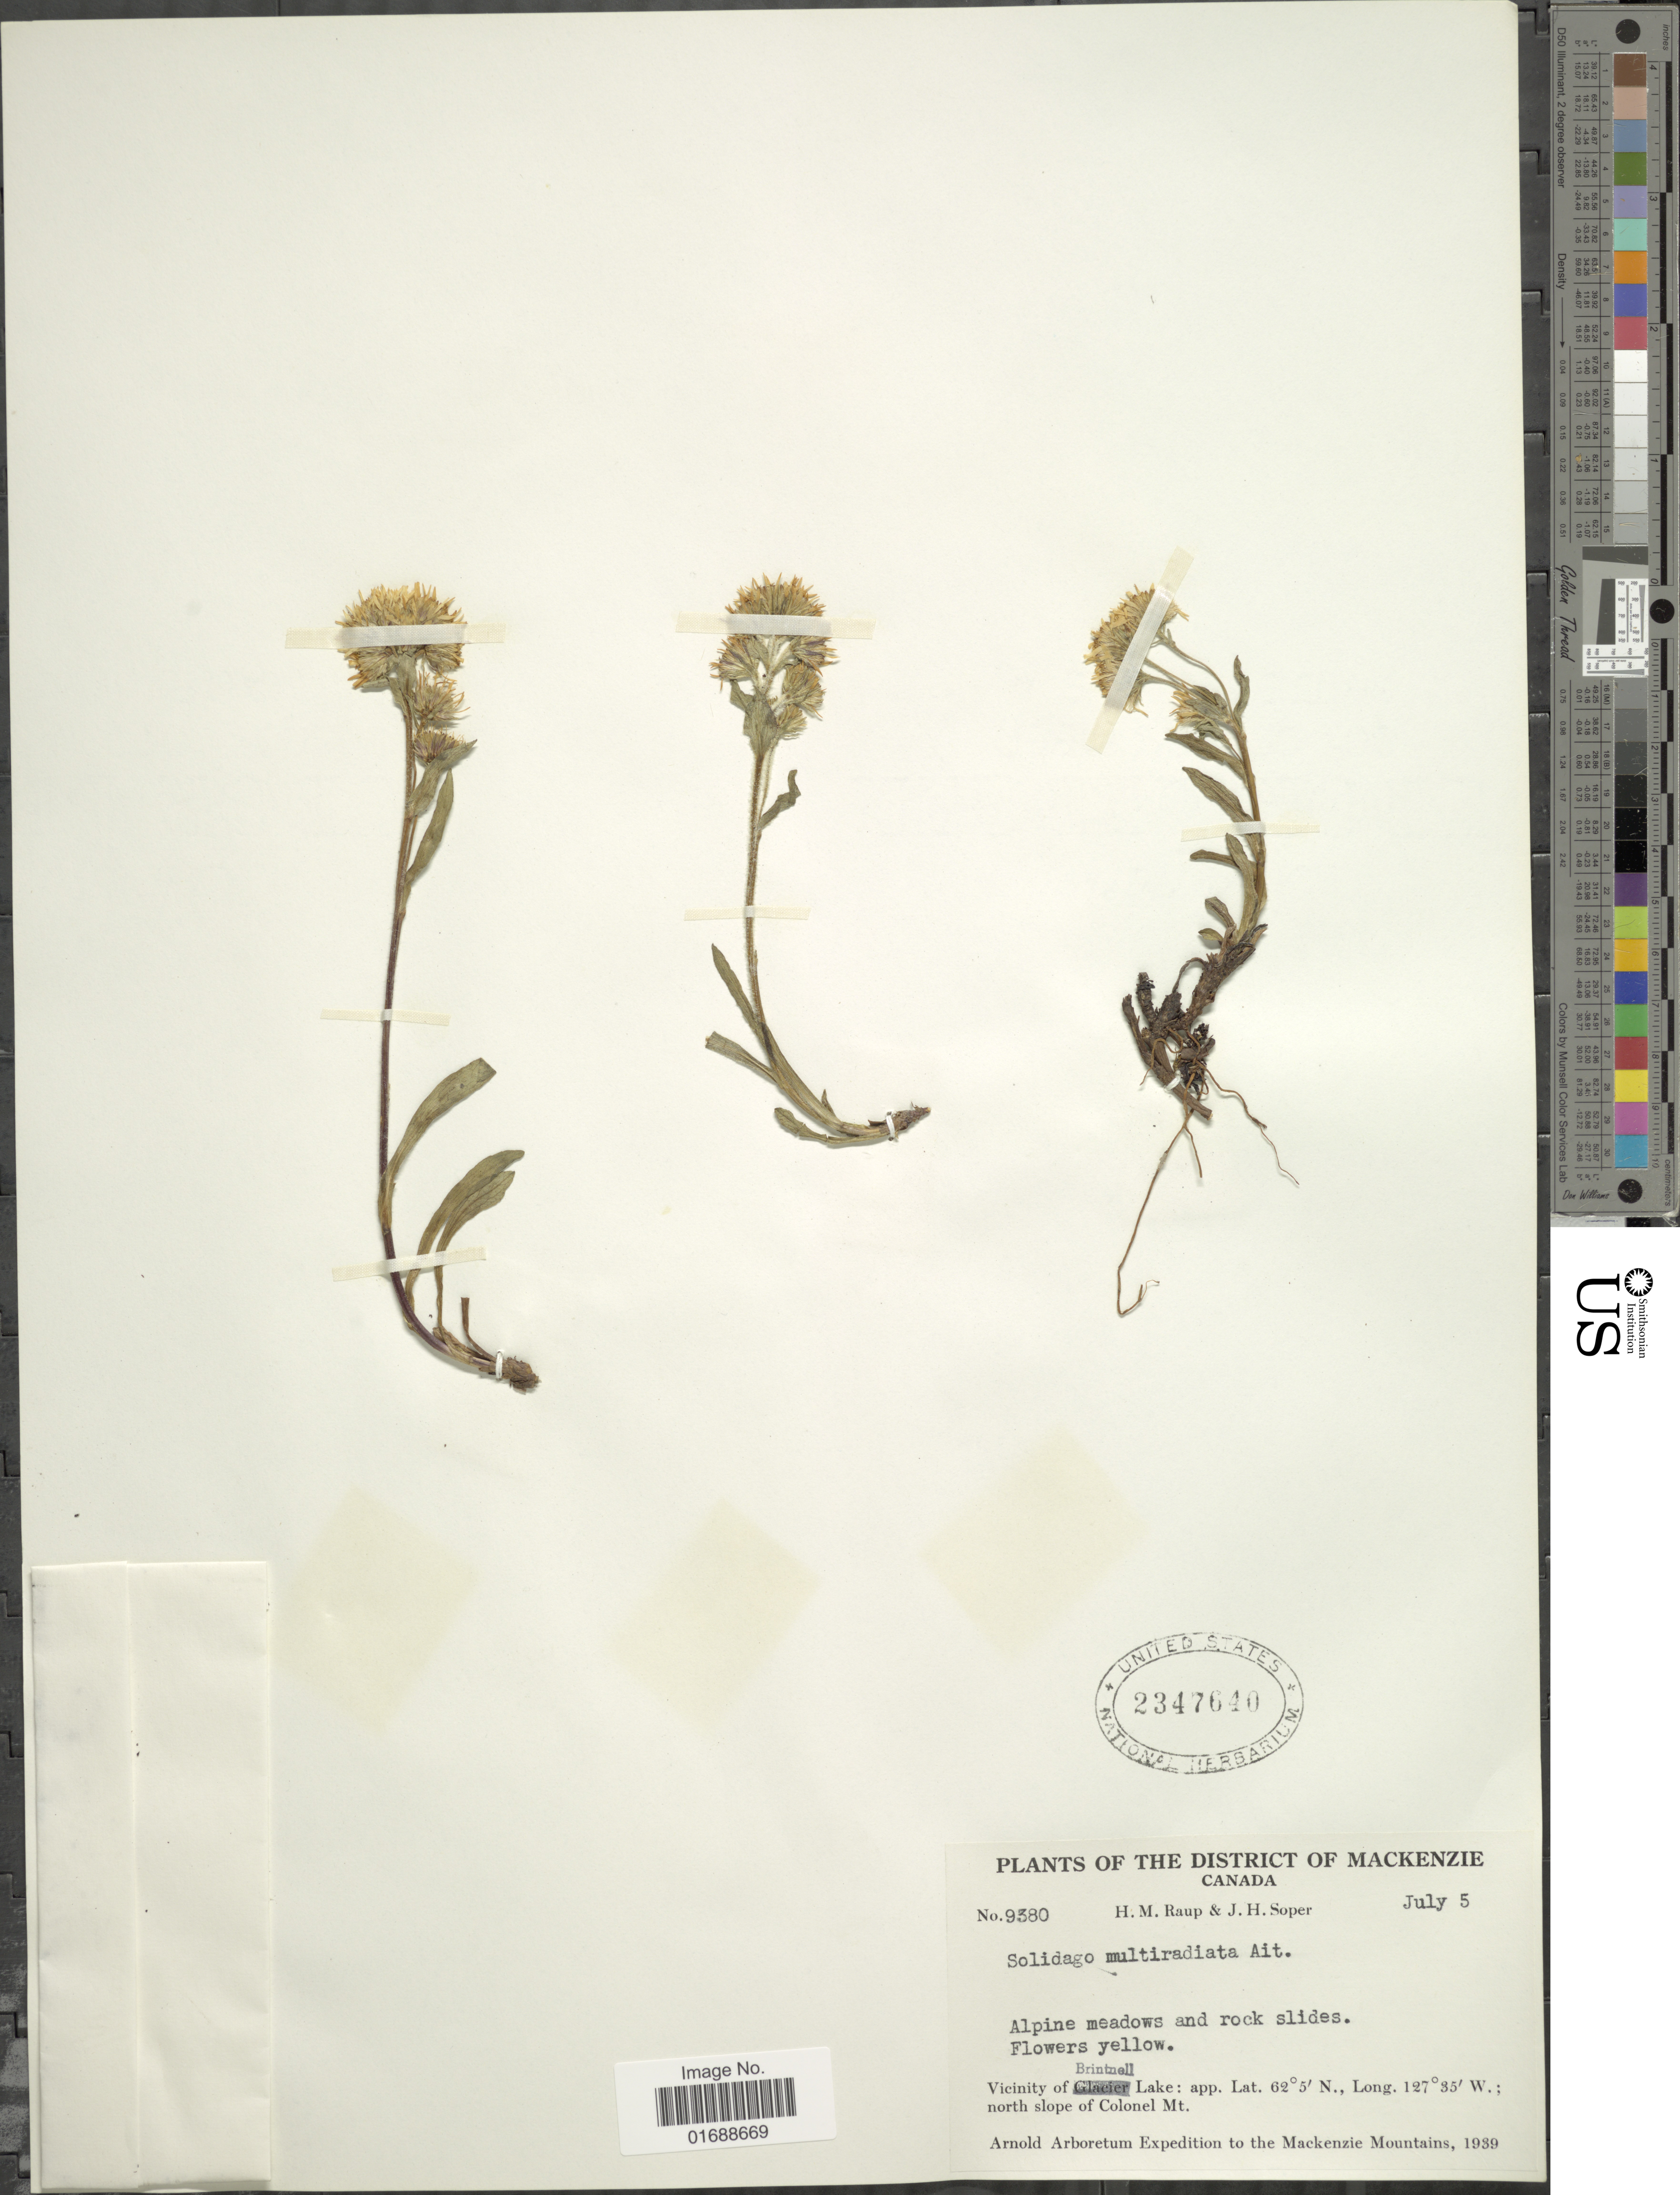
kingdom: Plantae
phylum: Tracheophyta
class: Magnoliopsida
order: Asterales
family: Asteraceae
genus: Solidago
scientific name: Solidago multiradiata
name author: Aiton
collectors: H. Raup & J. H. Soper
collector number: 9380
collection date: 1939-07-05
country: Canada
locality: District of Mackenzie, Vicinity of Brintnell Lake, north slope of Colonel Mt.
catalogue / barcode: US 2347640